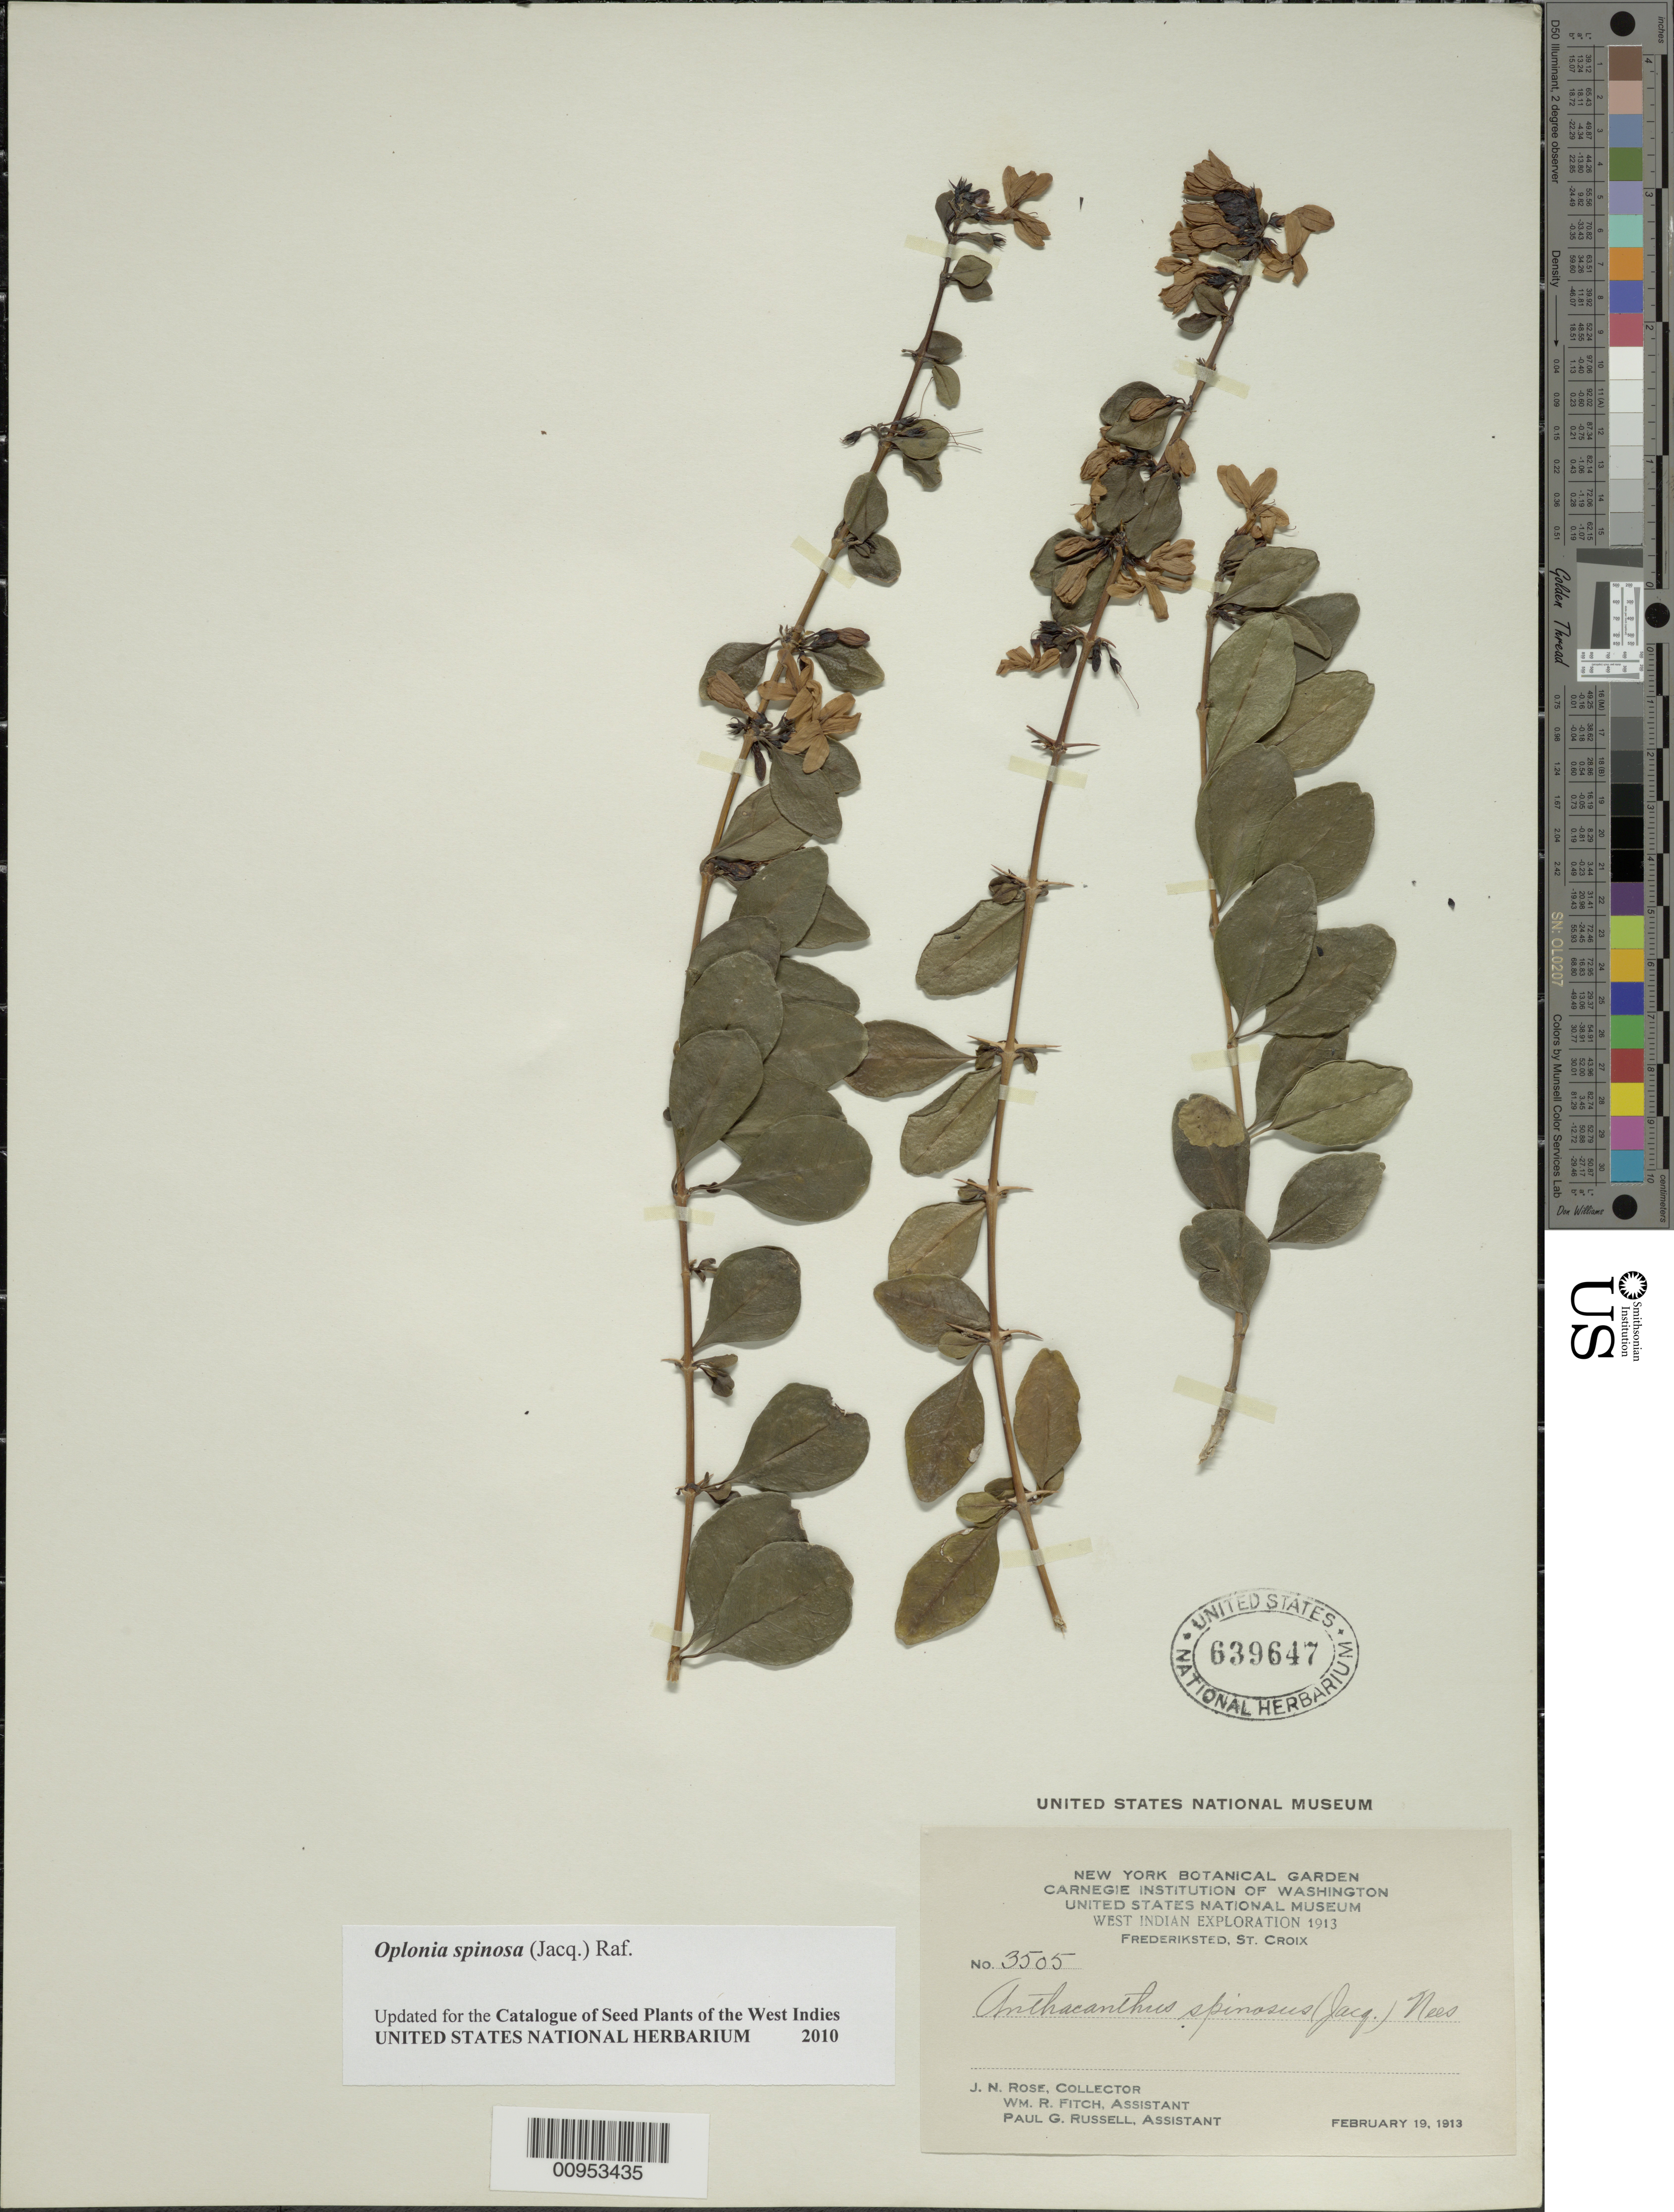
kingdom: Plantae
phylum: Tracheophyta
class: Magnoliopsida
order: Lamiales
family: Acanthaceae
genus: Oplonia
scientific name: Oplonia spinosa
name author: Raf.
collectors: J. N. Rose, W. R. Fitch & P. G. Russell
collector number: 3505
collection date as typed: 19 Feb 1913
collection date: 1913-02-19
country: U.S. Virgin Islands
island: St. Croix I.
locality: Frederiksted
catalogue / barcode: US 639647